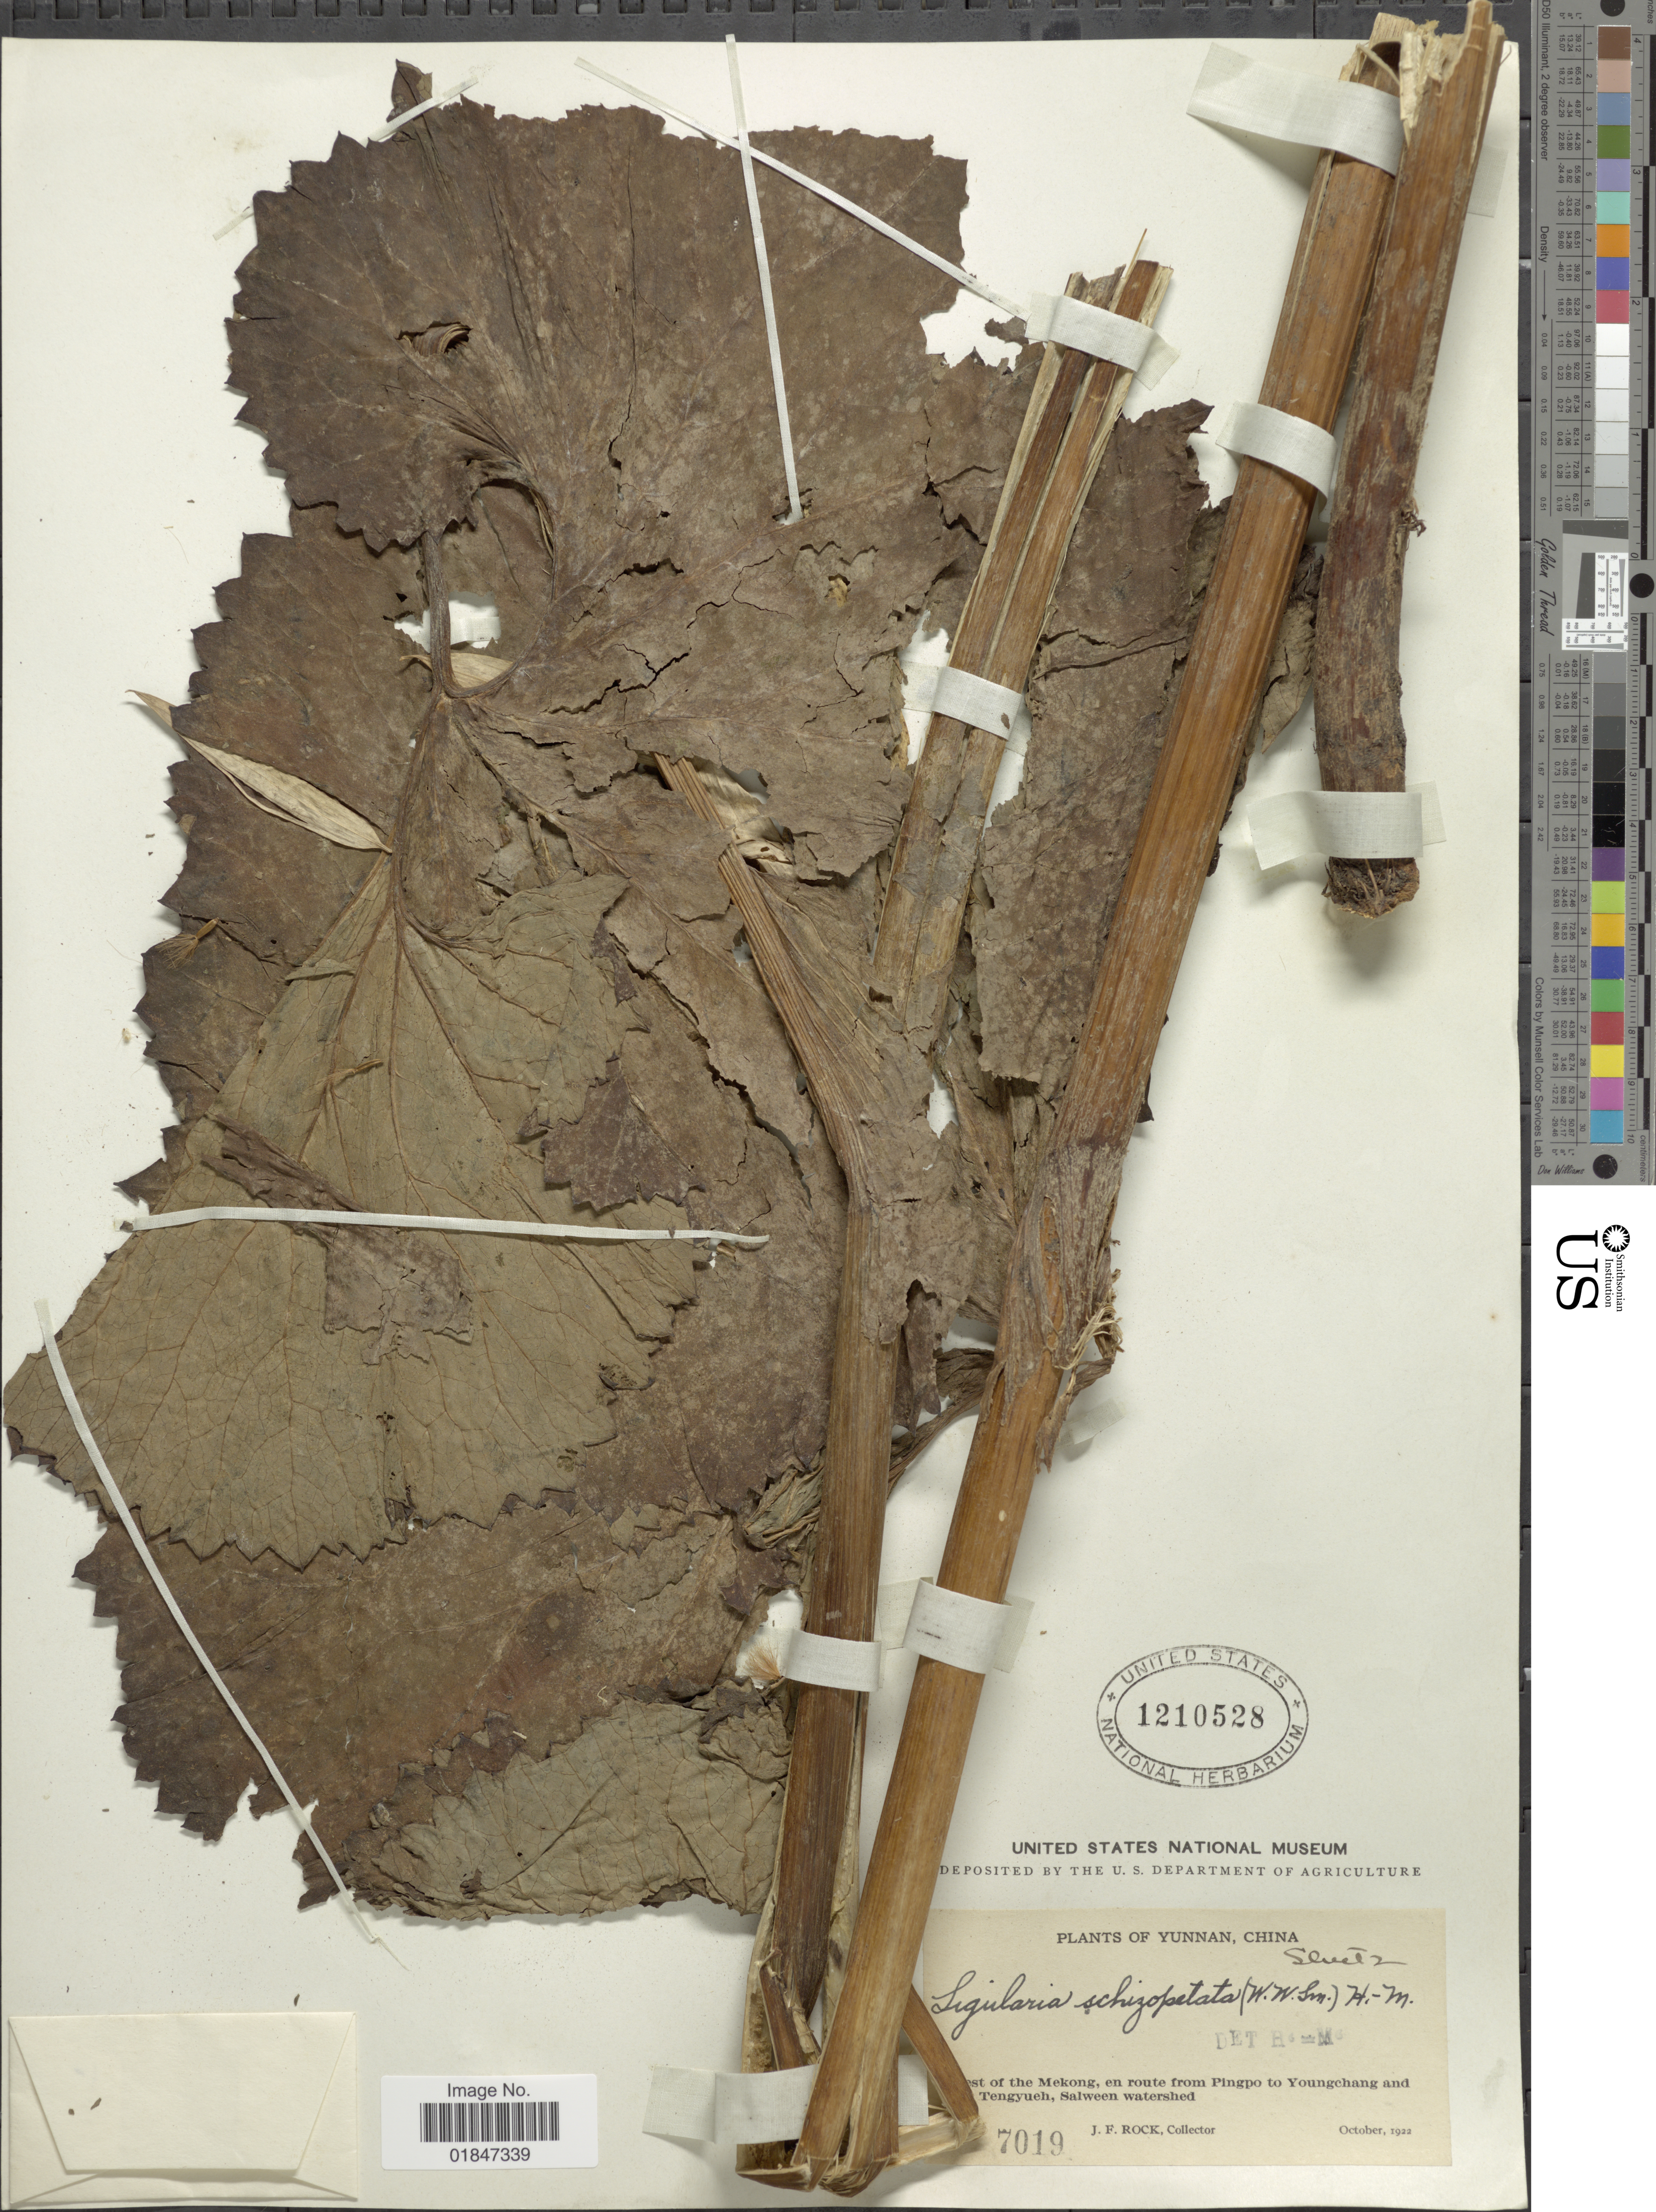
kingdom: Plantae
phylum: Tracheophyta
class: Magnoliopsida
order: Asterales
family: Asteraceae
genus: Ligularia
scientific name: Ligularia schizopetala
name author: W.W. Sm.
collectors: J. Rock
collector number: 7019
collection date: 1922-10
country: China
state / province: Yunnan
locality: West of Mekong, en route from Pingpo to Youngchang and Tengyueh, Salween watershed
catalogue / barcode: US 1210528